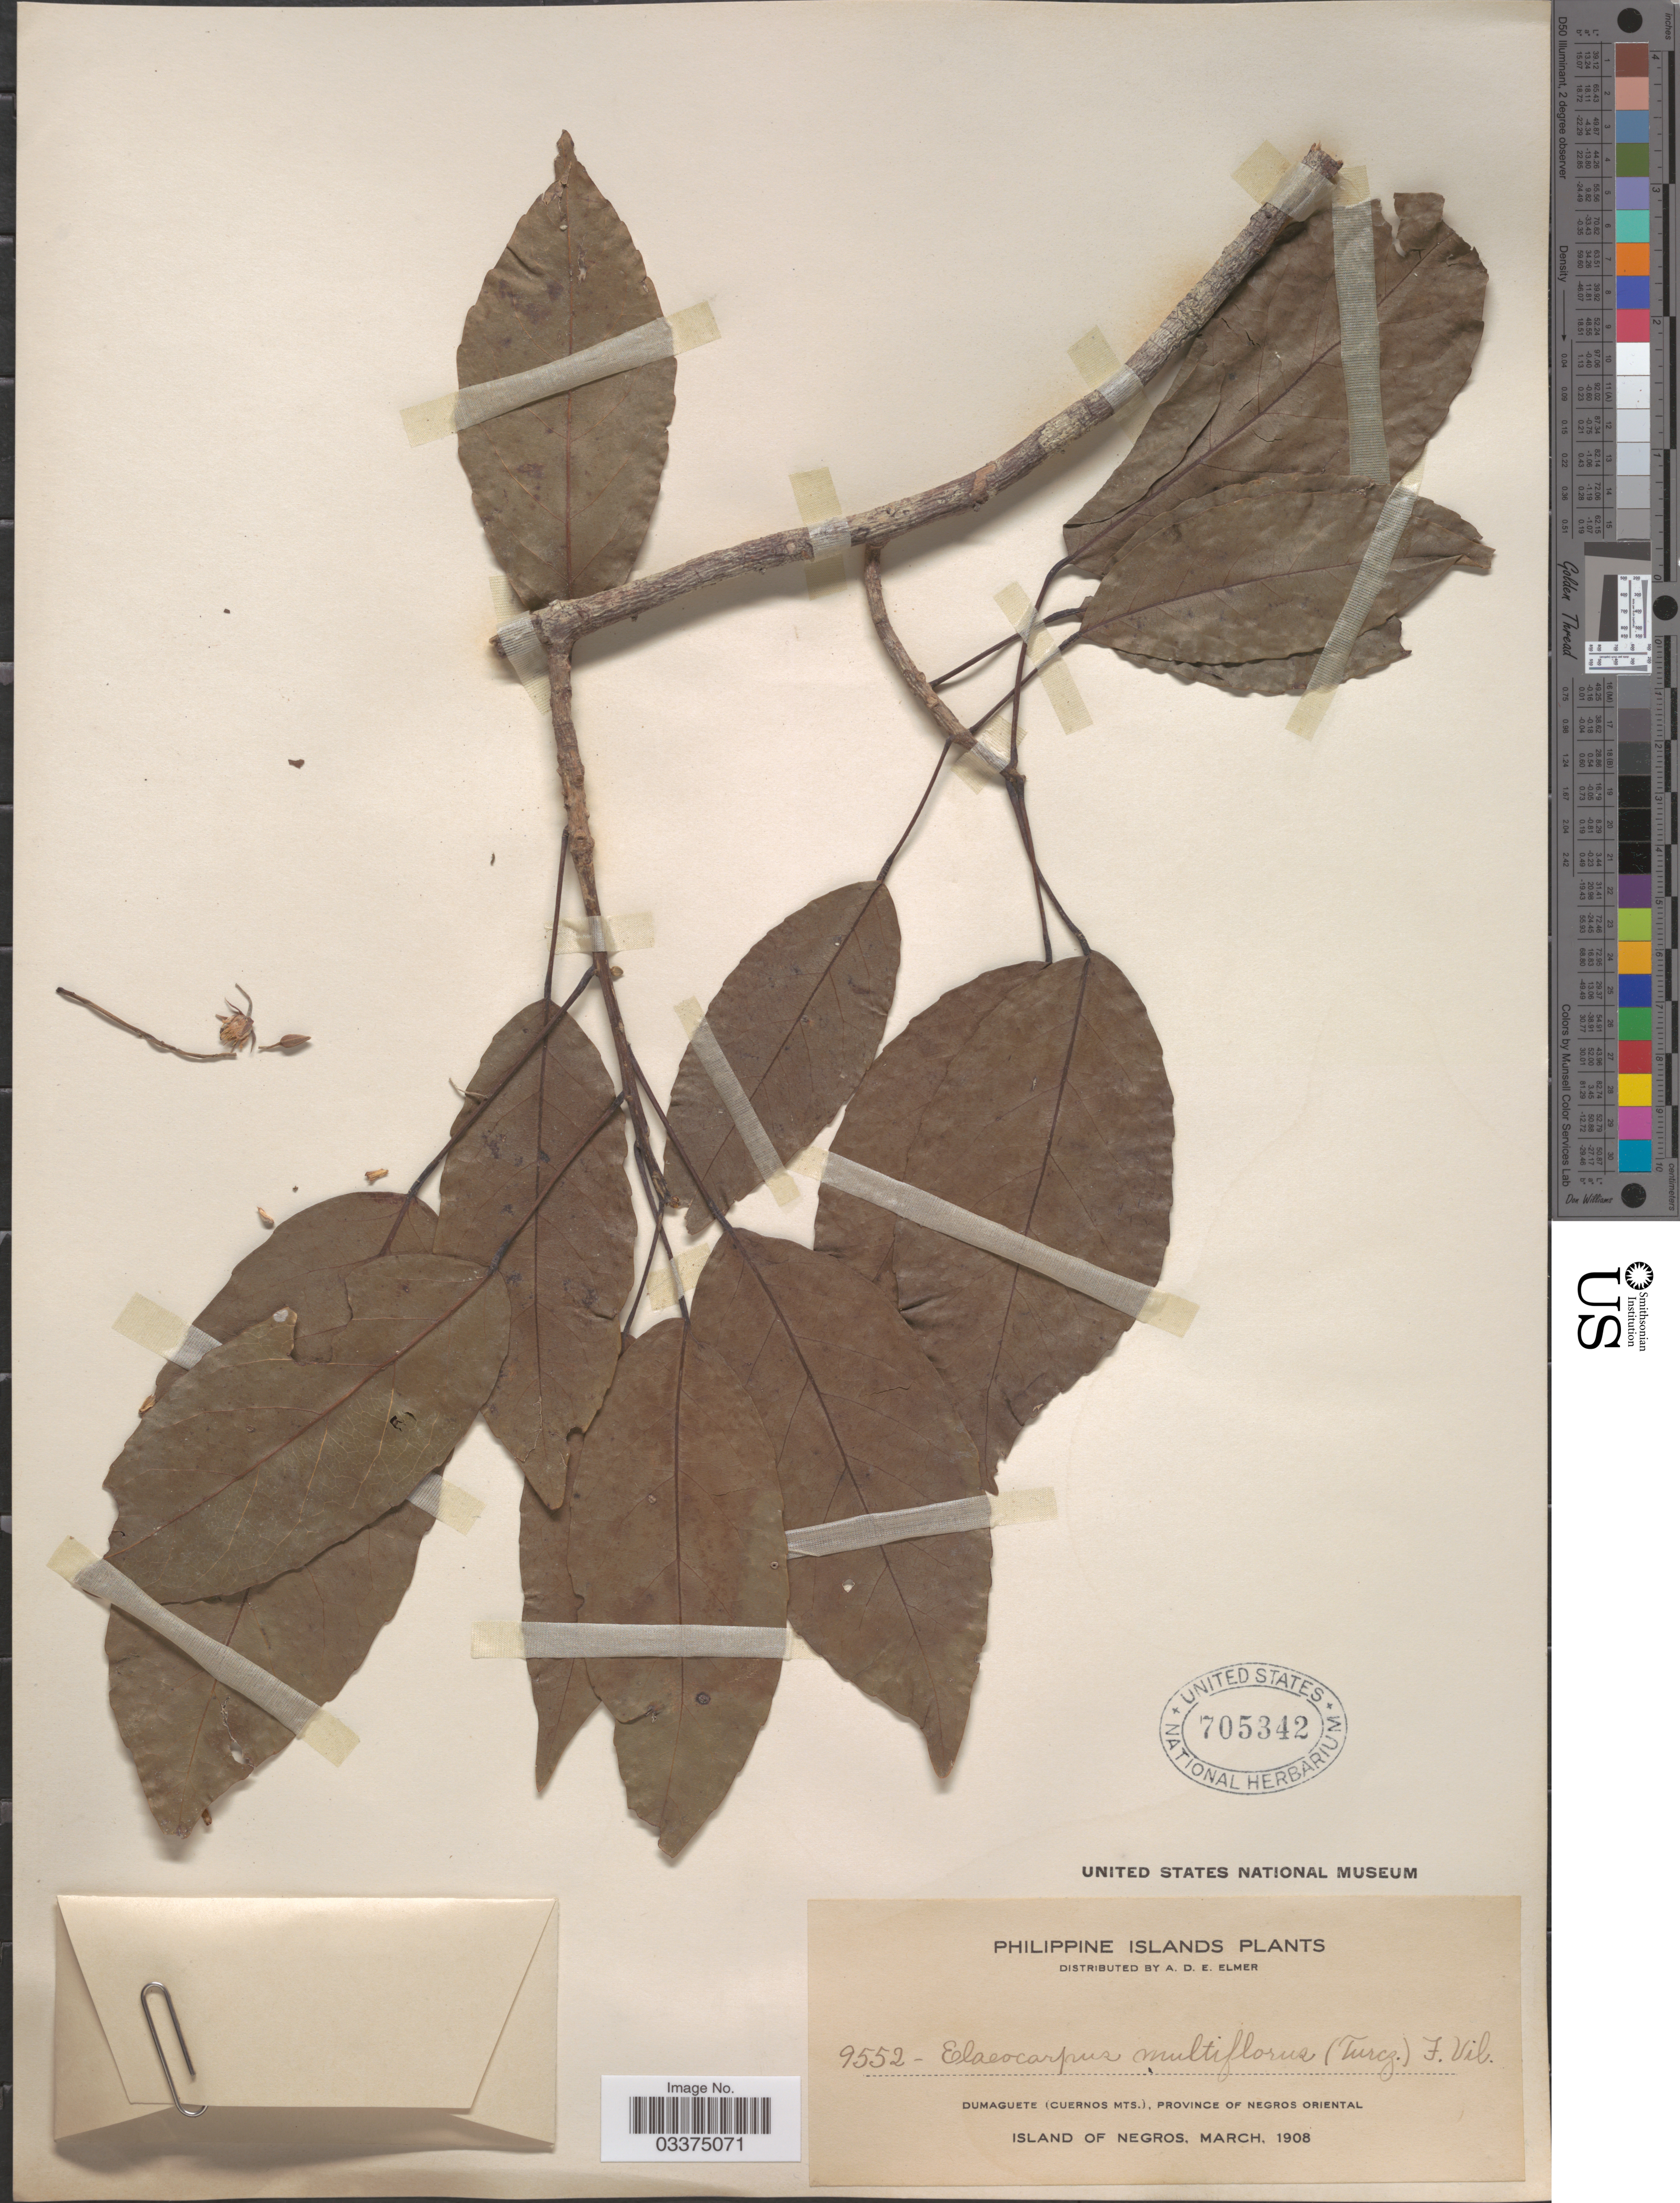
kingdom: Plantae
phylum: Tracheophyta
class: Magnoliopsida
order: Oxalidales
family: Elaeocarpaceae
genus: Elaeocarpus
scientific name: Elaeocarpus multiflorus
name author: (Turcz.) Fern.-Vill.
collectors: A. D. E. Elmer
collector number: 9552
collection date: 1908-03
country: Philippines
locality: Dumaguete (Cuernos Mts.), Province of Negros Oriental. Island of Negros.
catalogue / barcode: US 705342